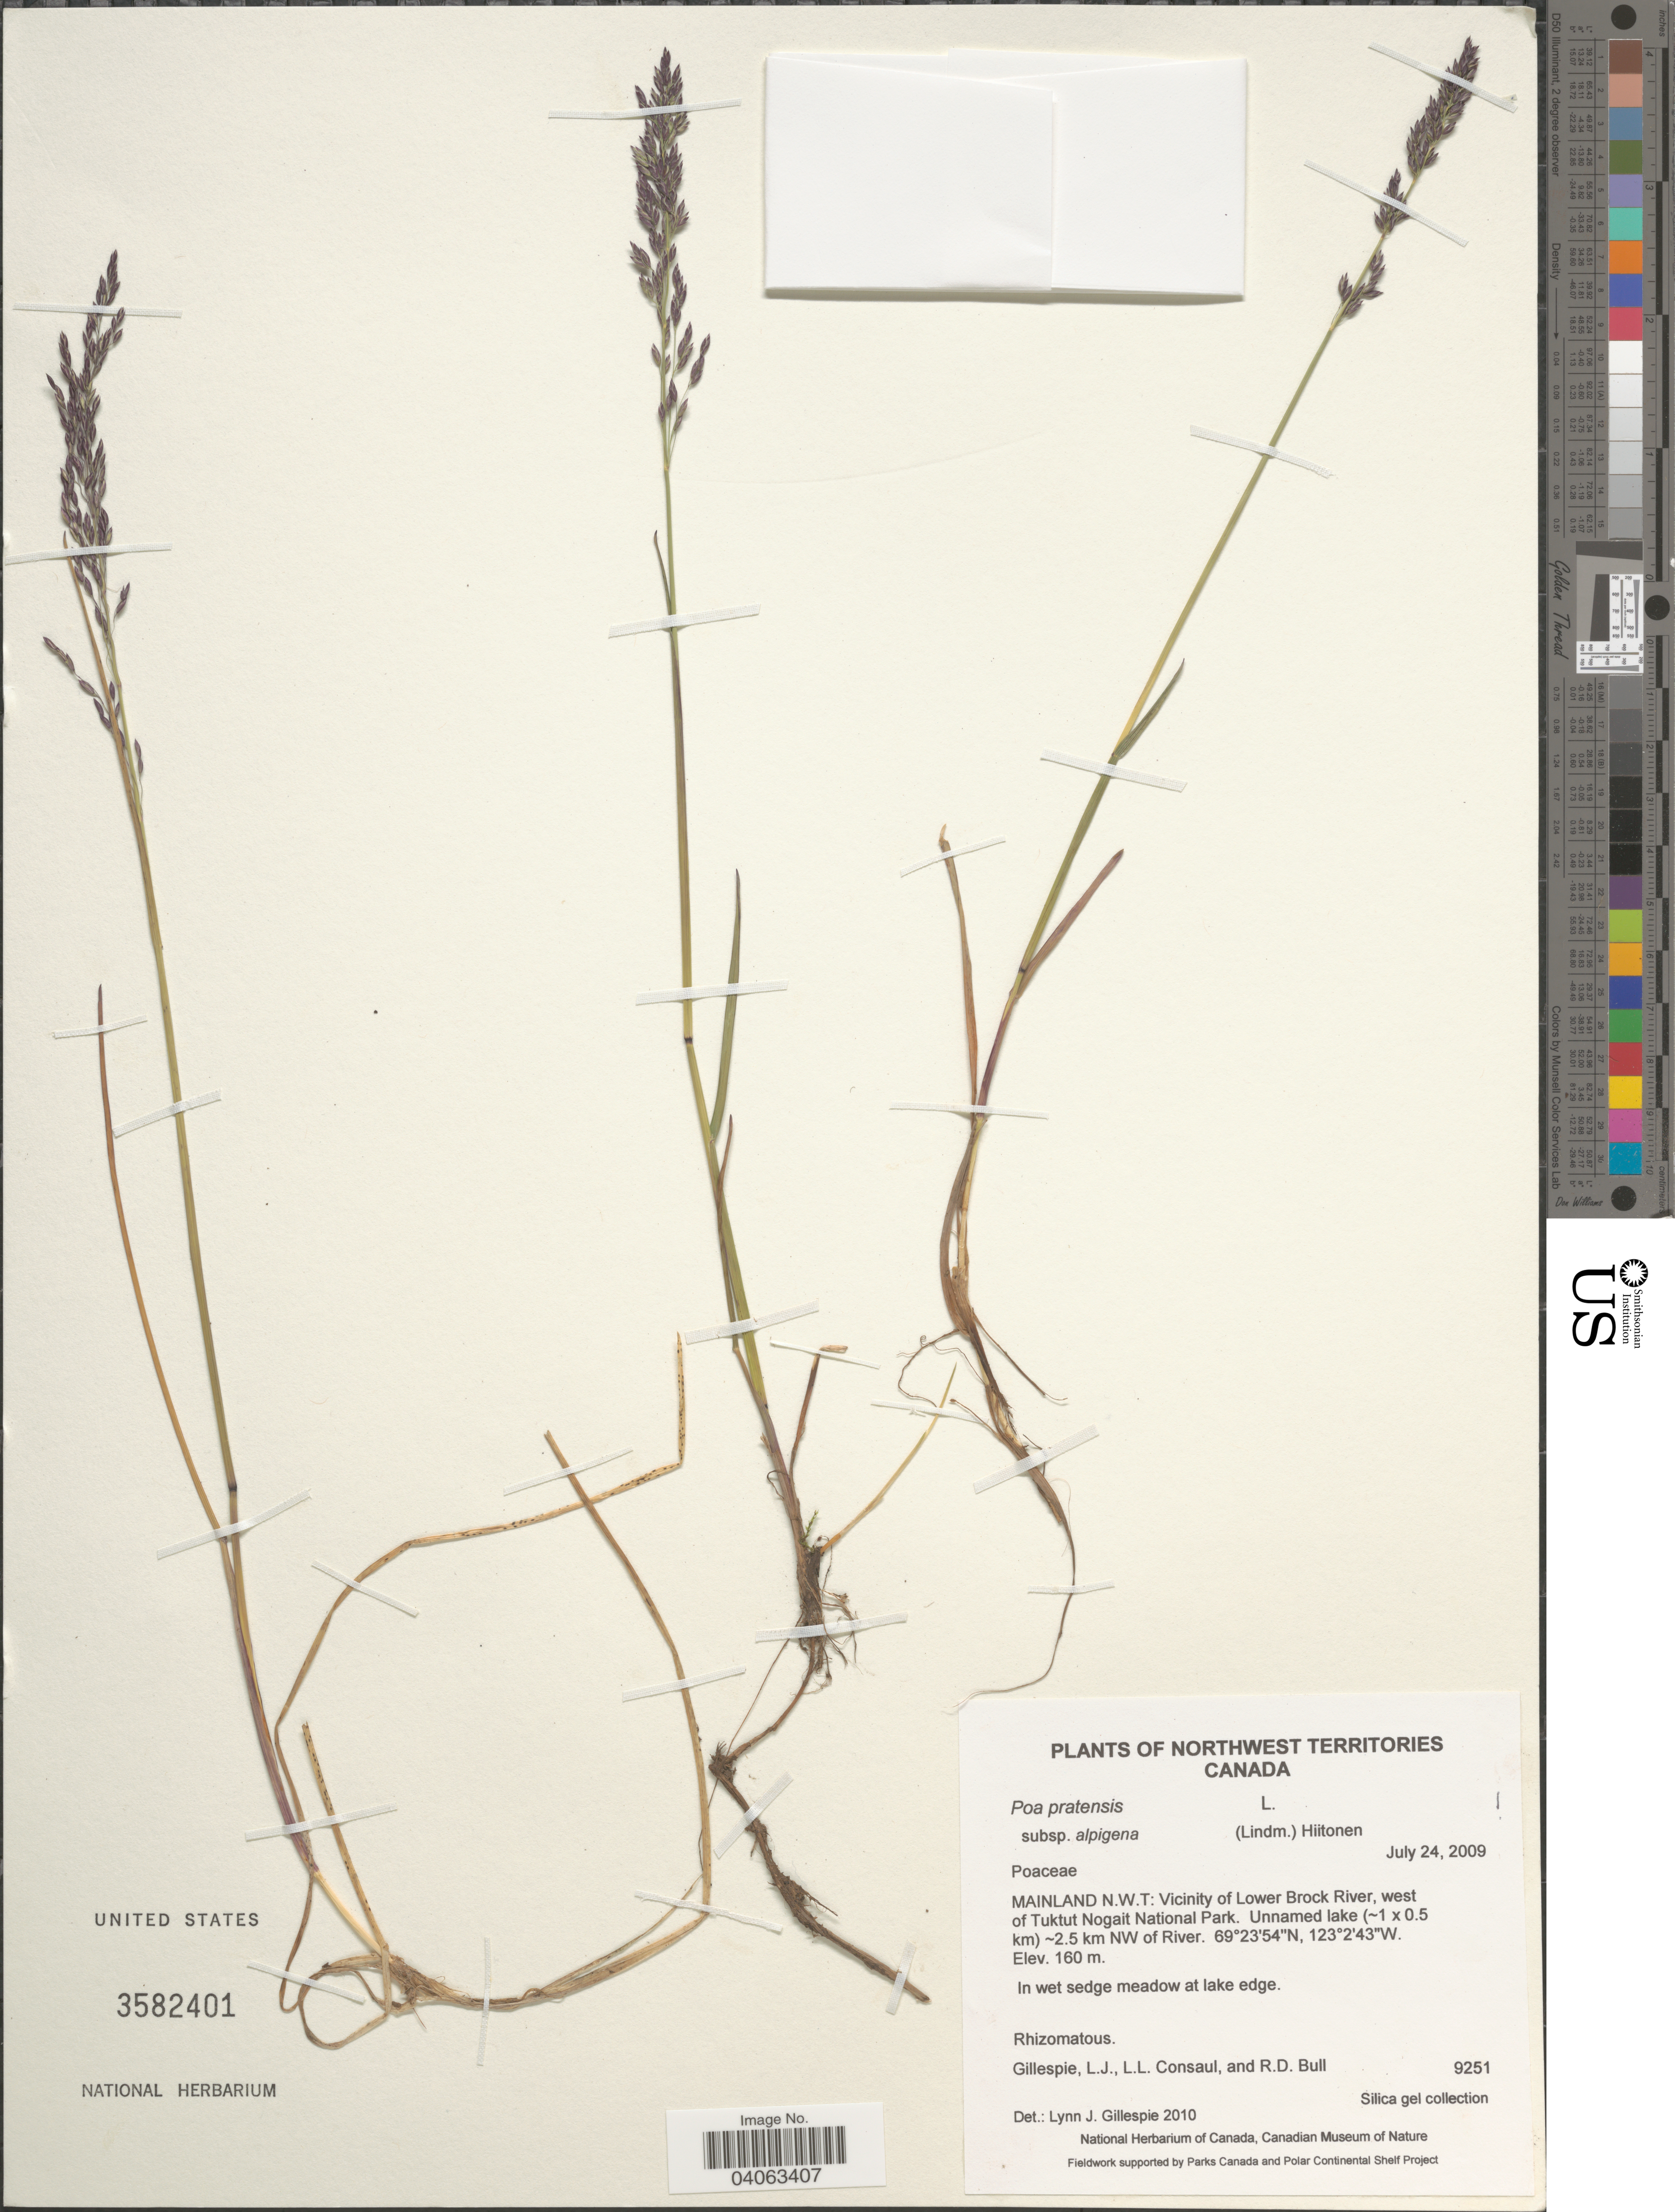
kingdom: Plantae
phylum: Tracheophyta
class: Liliopsida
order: Poales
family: Poaceae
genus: Poa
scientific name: Poa pratensis subsp. alpigena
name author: (Lindm.) Hiitonen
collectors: L. Gillespie, L. Consaul & R. Bull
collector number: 9251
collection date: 2009-07-24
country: Canada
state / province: Northwest Territories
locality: Mainland N.W.T: Vicinity of Lower Brock River, west of Tuktut Nogait National Park. Unnamed lake (~ 1 [Foreign script] 0.5 km) - 2.5 km NW of River.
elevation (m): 160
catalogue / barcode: US 3582401